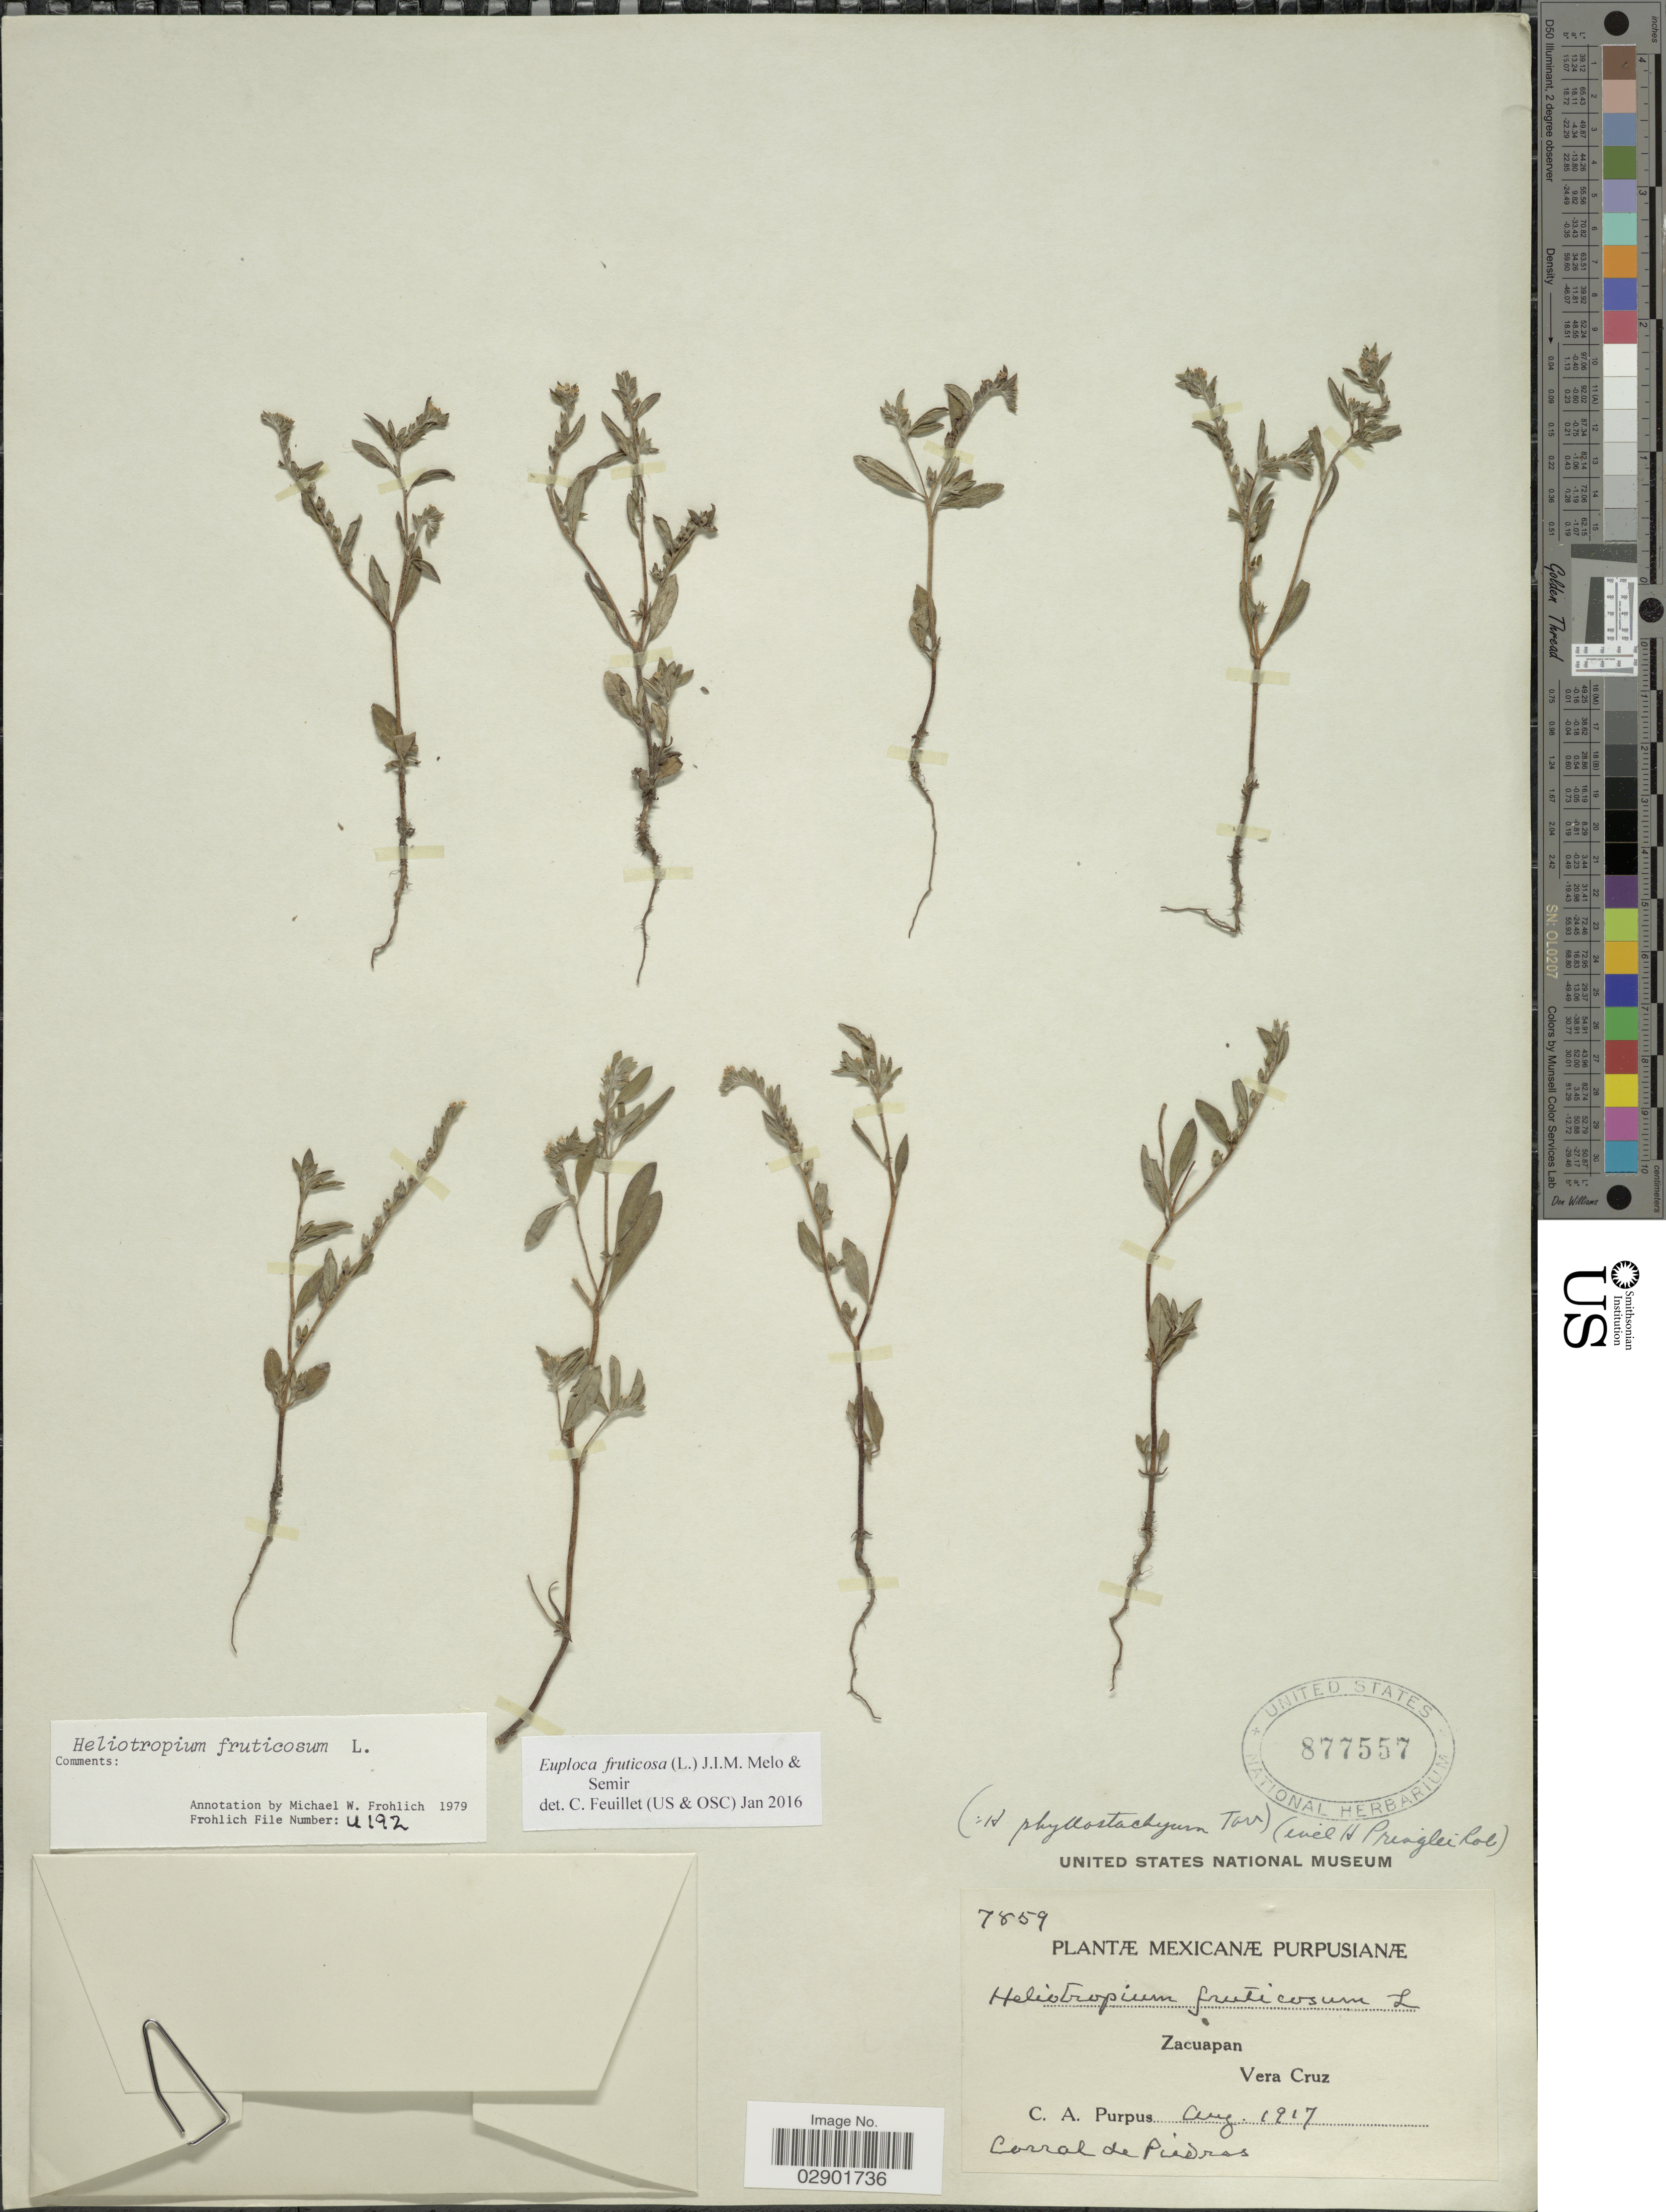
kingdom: Plantae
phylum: Tracheophyta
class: Magnoliopsida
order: Boraginales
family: Heliotropiaceae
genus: Euploca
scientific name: Euploca fruticosa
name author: (L.) J.I.M. Melo & Semir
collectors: C. A. Purpus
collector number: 7859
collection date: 1917-08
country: Mexico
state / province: Veracruz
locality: Zacuapan. Corral de Piedras.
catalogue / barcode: US 877557